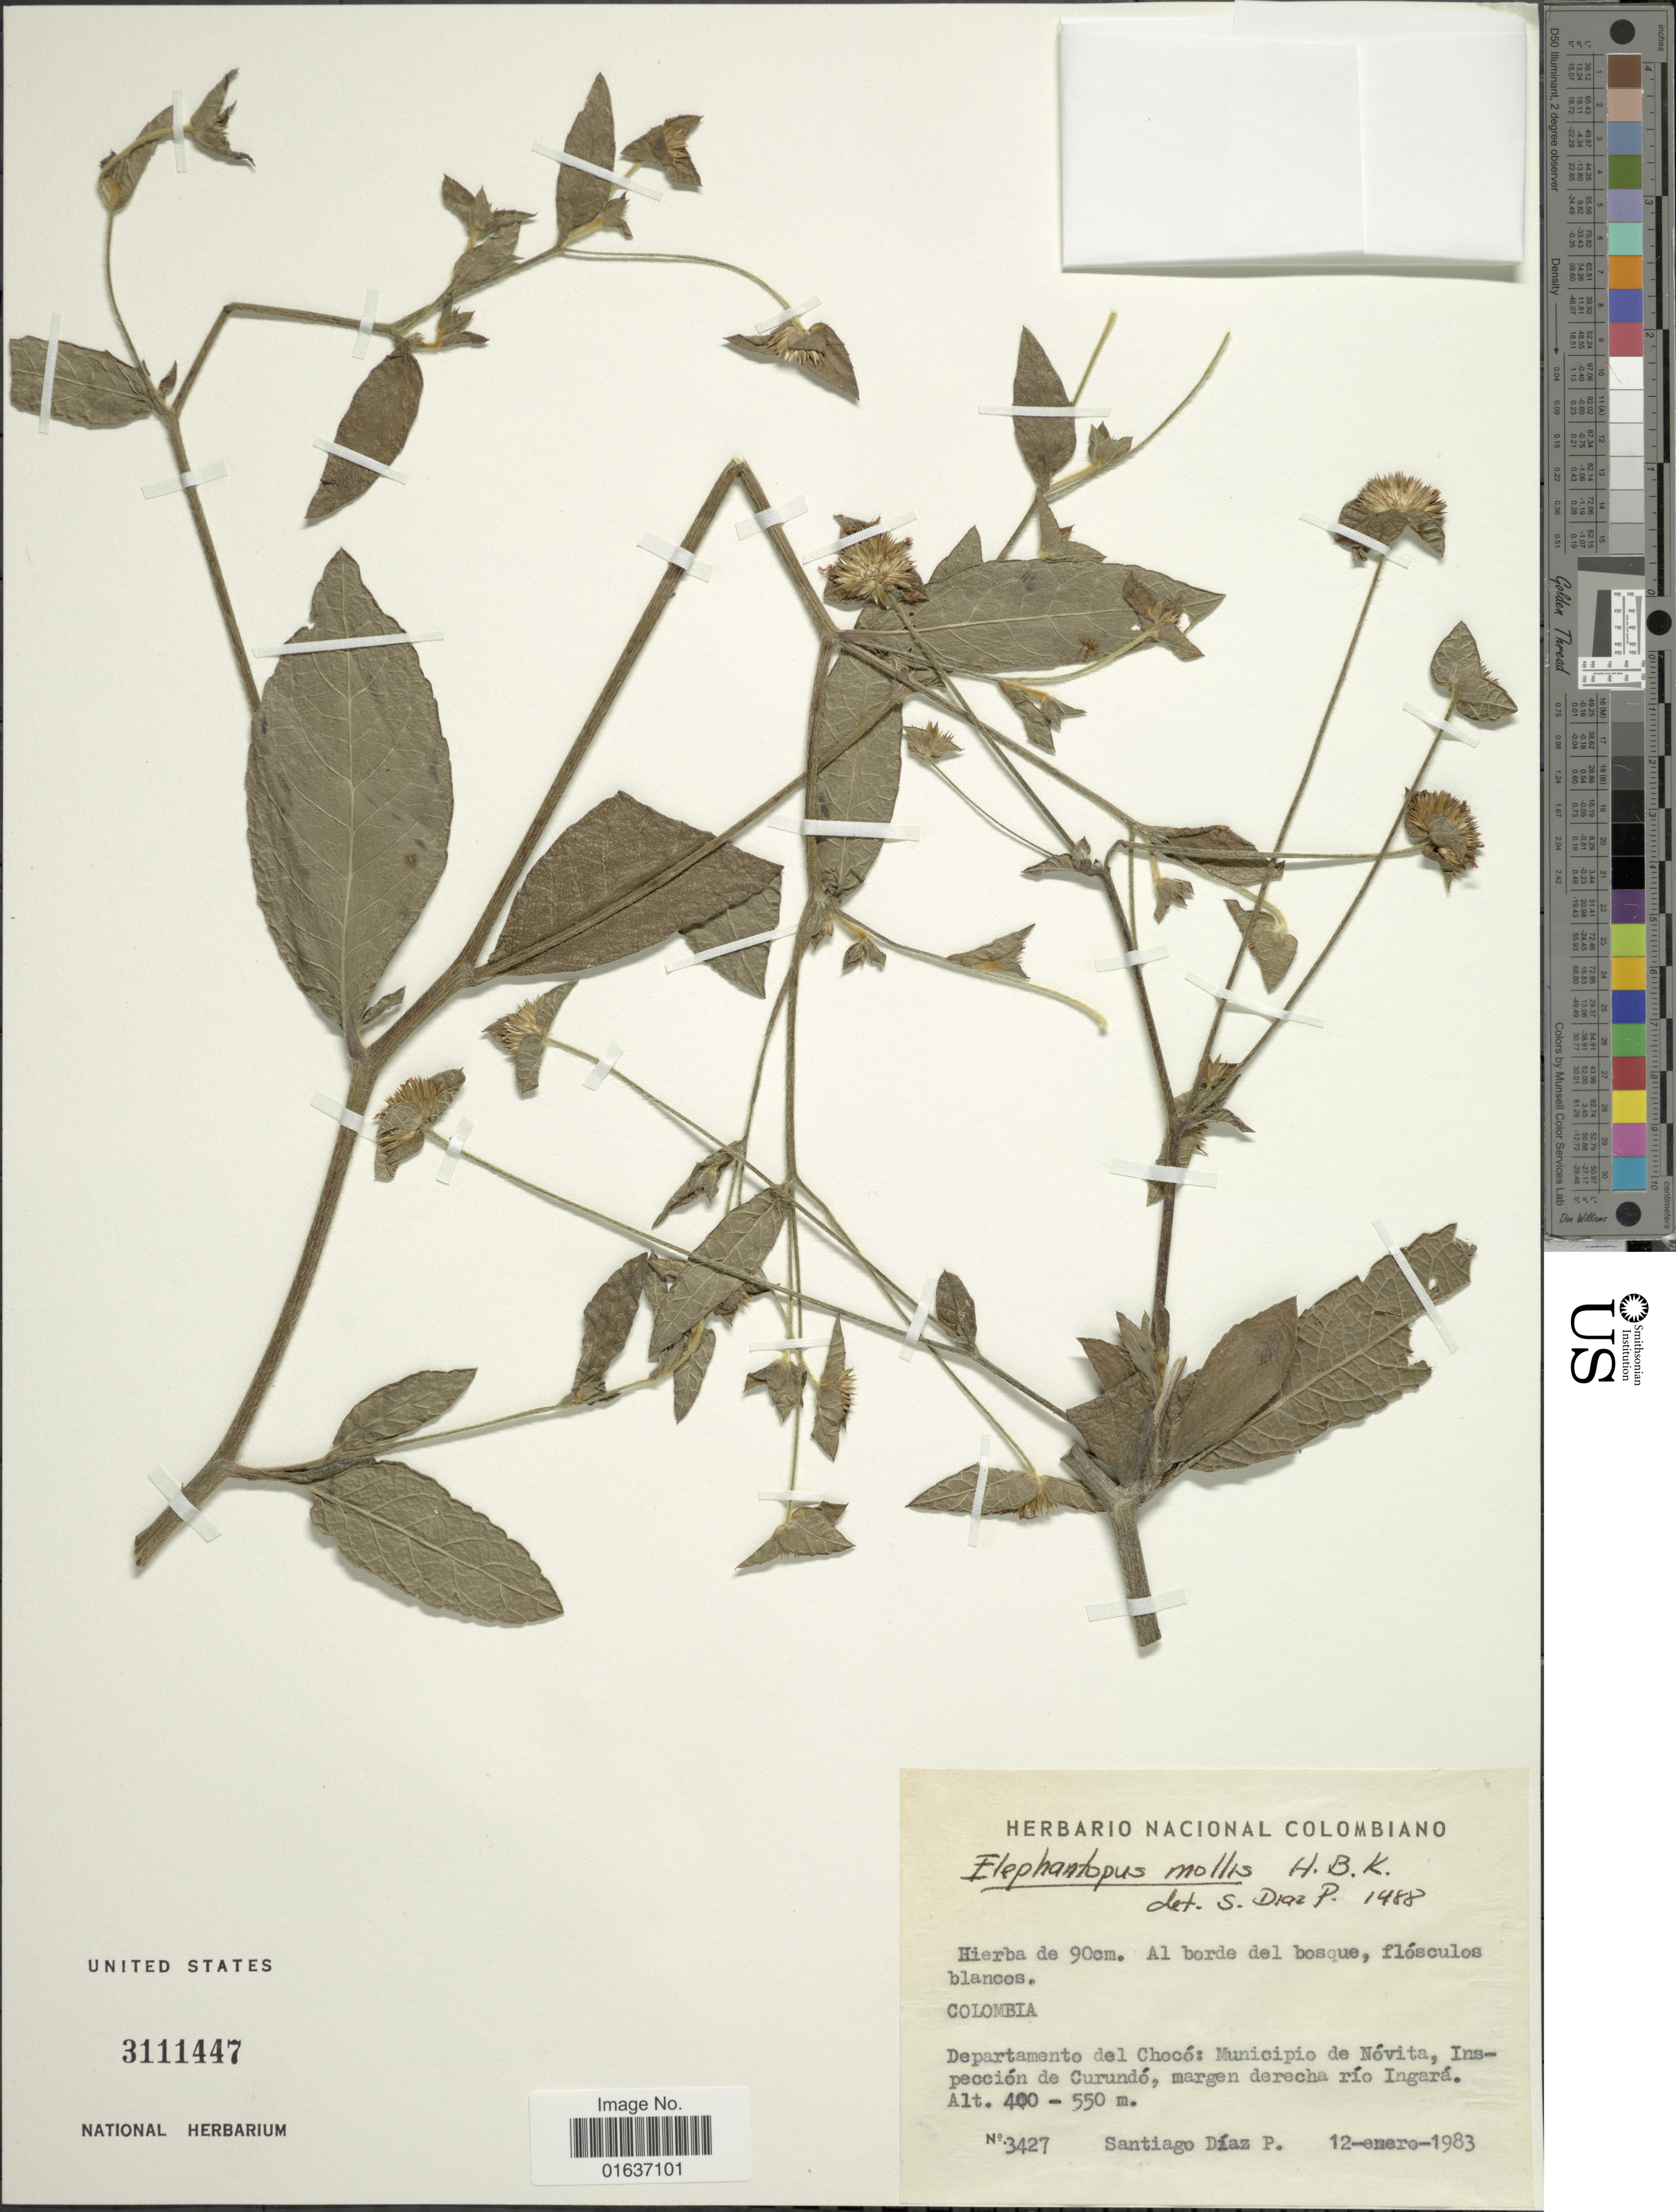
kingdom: Plantae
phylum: Tracheophyta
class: Magnoliopsida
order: Asterales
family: Asteraceae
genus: Elephantopus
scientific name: Elephantopus mollis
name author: Kunth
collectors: S. Díaz Píedrahíta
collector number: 3427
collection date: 1983-01-12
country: Colombia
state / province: Chocó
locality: Municipio de Nóvita, Inspección de Curundó, margen derecha río Ingará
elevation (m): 400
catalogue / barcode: US 3111447